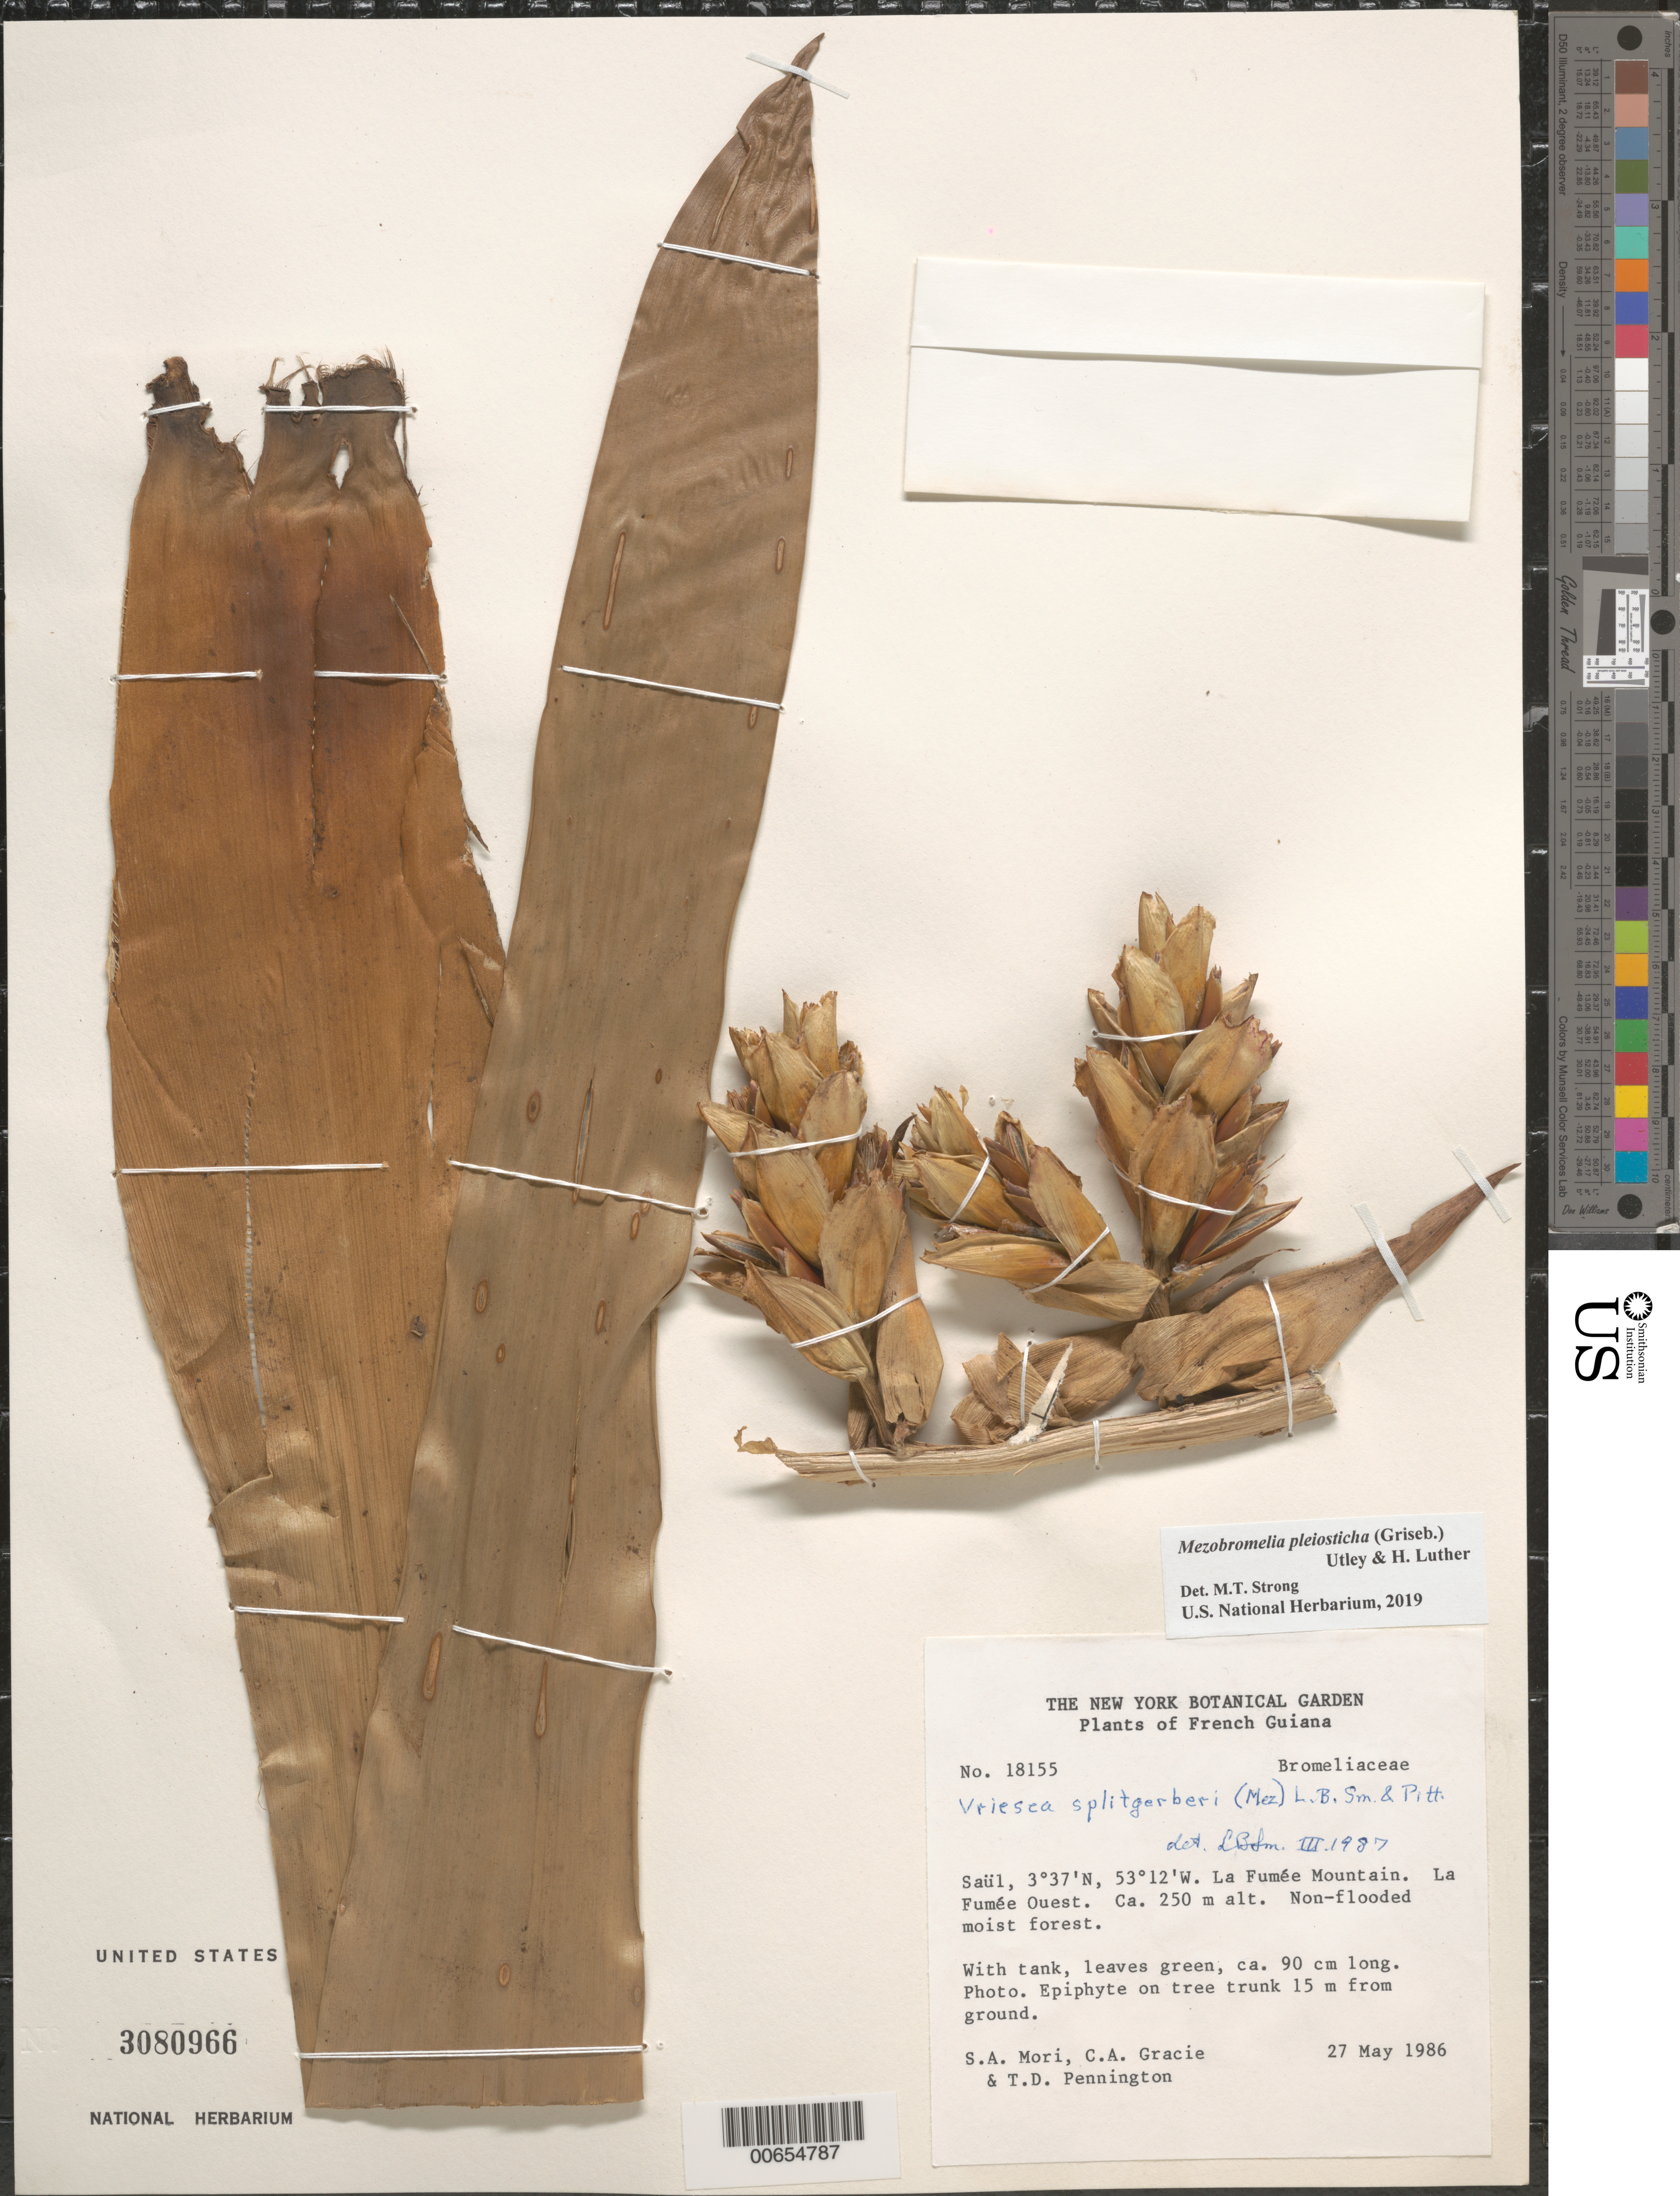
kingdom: Plantae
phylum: Tracheophyta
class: Liliopsida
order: Poales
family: Bromeliaceae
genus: Mezobromelia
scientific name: Mezobromelia pleiosticha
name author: (Griseb.) Utley & H. Luther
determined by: Strong, Mark T., (BOT), Smithsonian Institution - National Museum of Natural History (UNITED STATES)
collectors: S. Mori, C. A. Gracie & T. D. Pennington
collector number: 18155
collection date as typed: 27-May-86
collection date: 1986-05-27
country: French Guiana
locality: Saül, La Fumée Mountain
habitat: Non-flooded moist forest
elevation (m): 250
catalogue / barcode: US 3080966